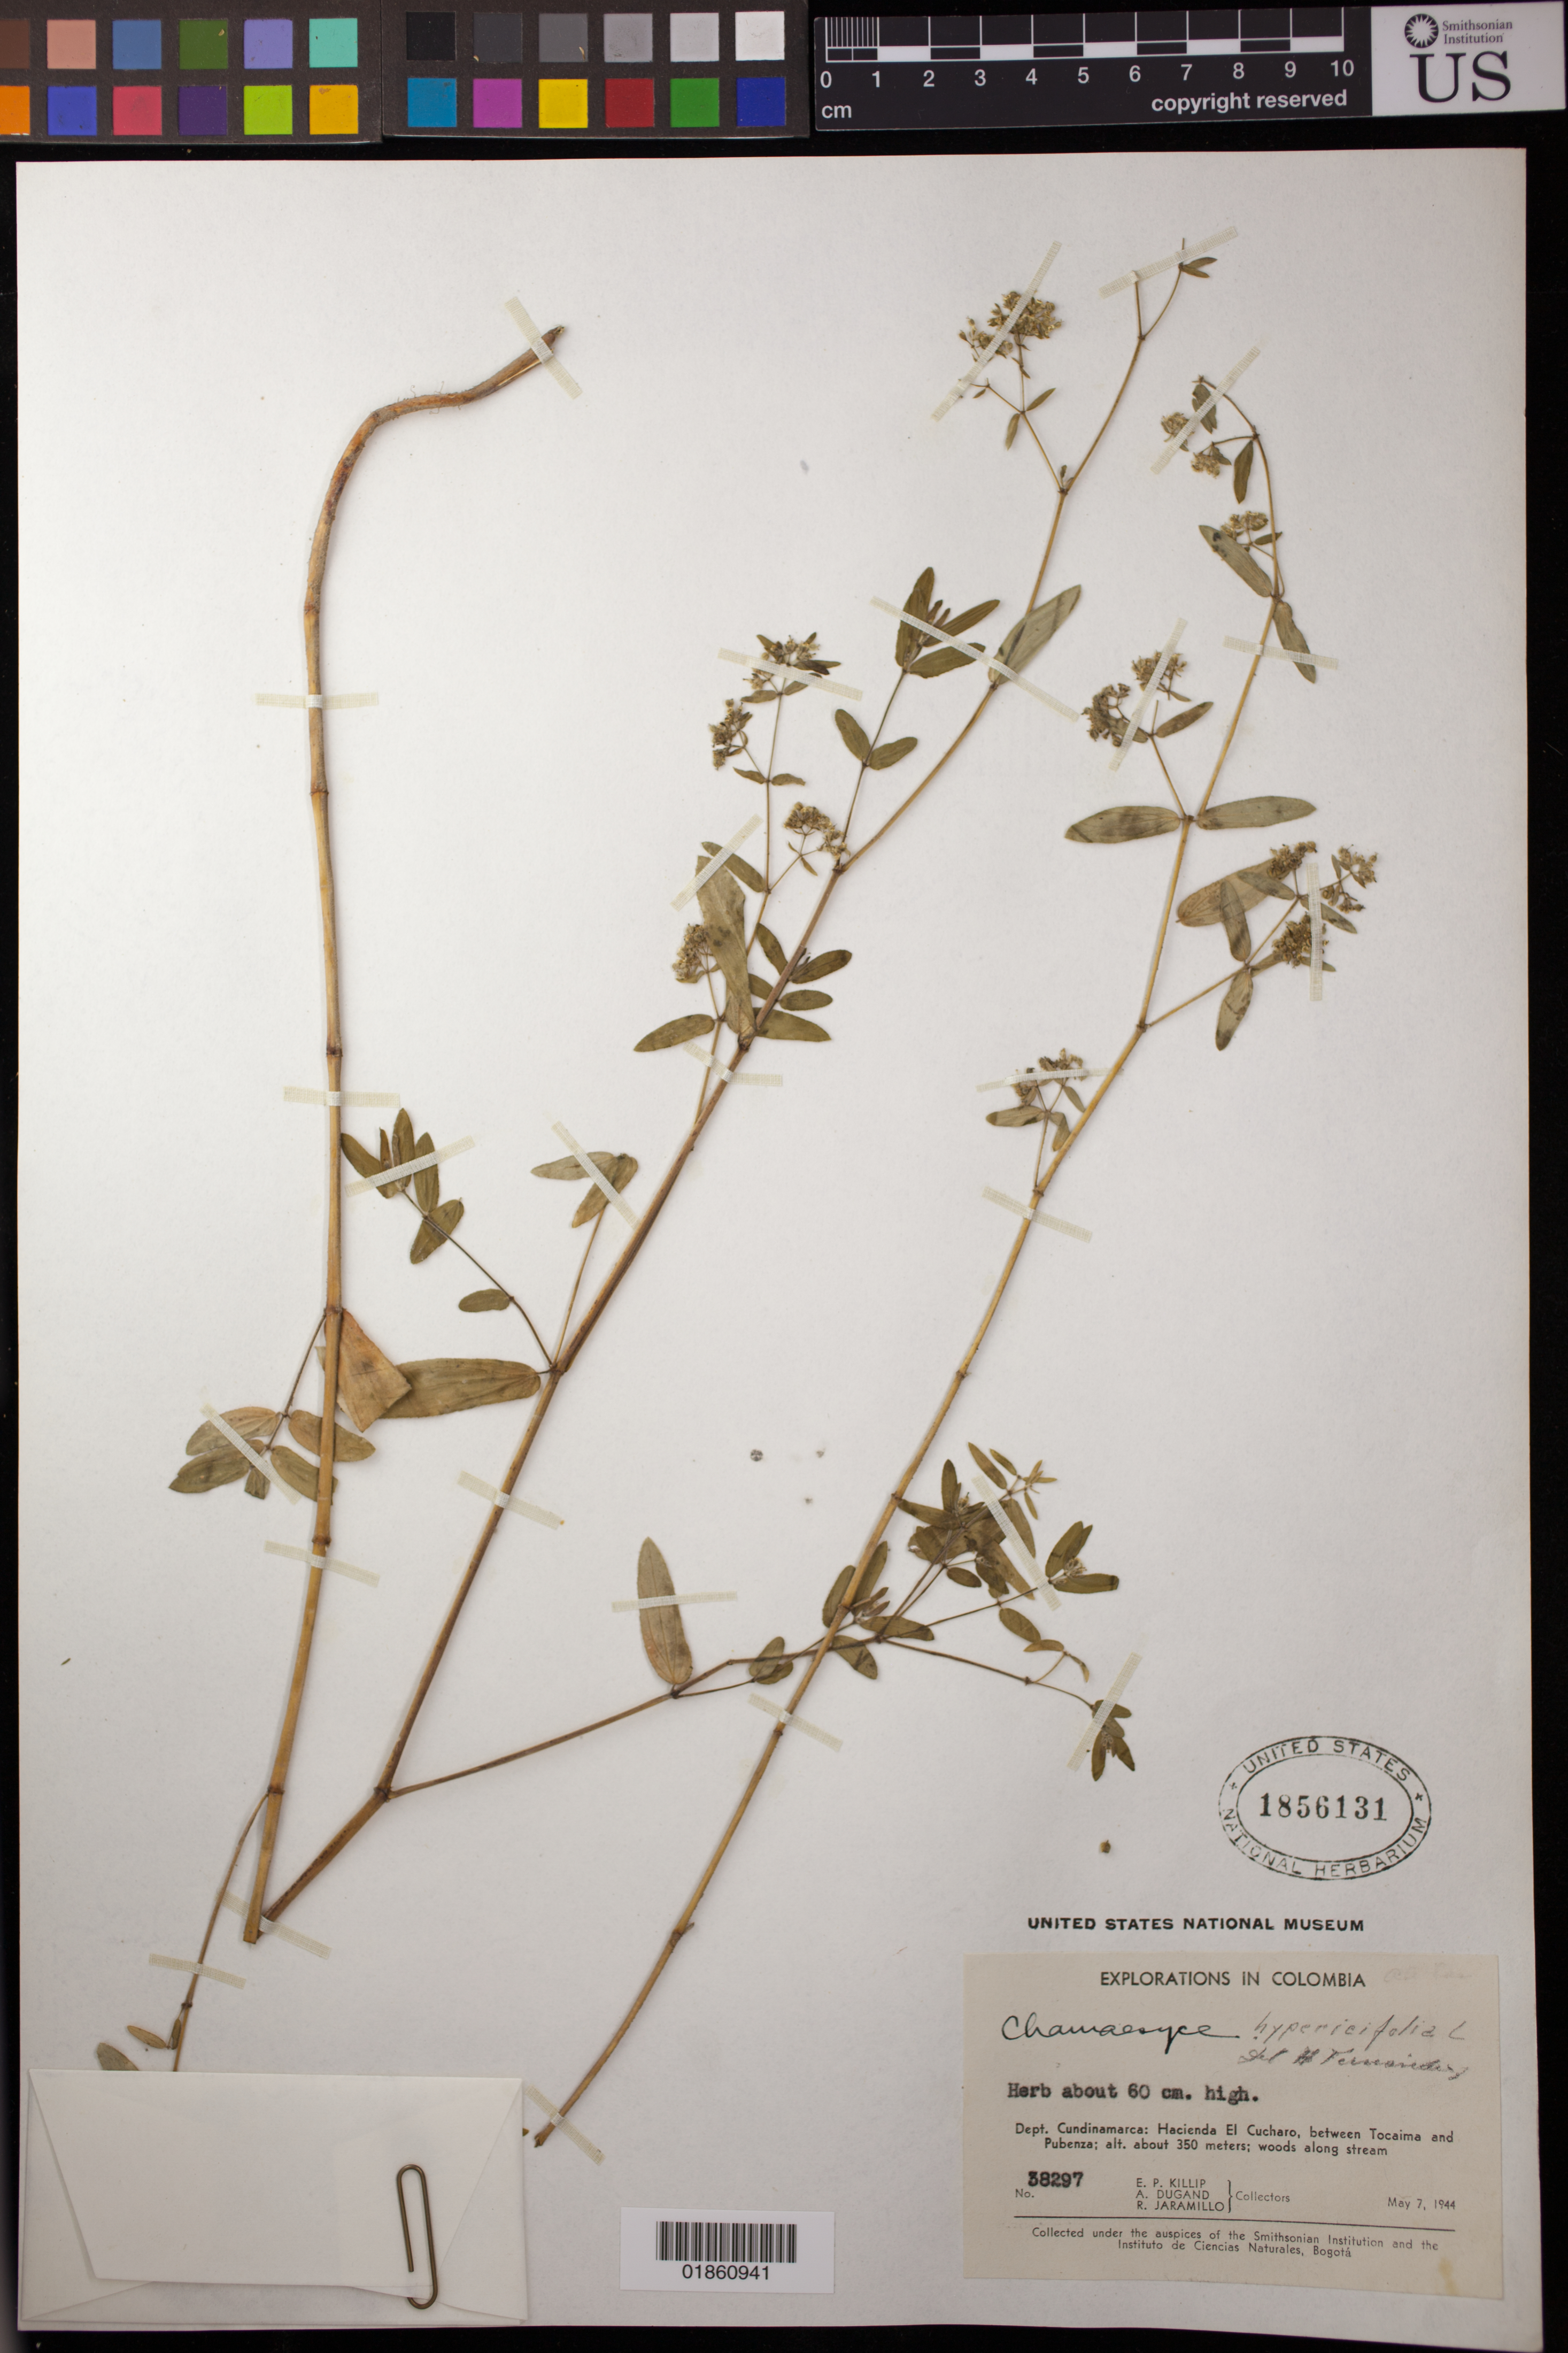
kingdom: Plantae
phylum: Tracheophyta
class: Magnoliopsida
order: Malpighiales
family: Euphorbiaceae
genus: Euphorbia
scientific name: Euphorbia hypericifolia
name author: L.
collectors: E. P. Killip & A. Dugand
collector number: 38297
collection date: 1944-05-07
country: Colombia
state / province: Cundinamarca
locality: Hacienda El Cucharo, between Tocaima and Pubenza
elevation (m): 350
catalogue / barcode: US 1856131